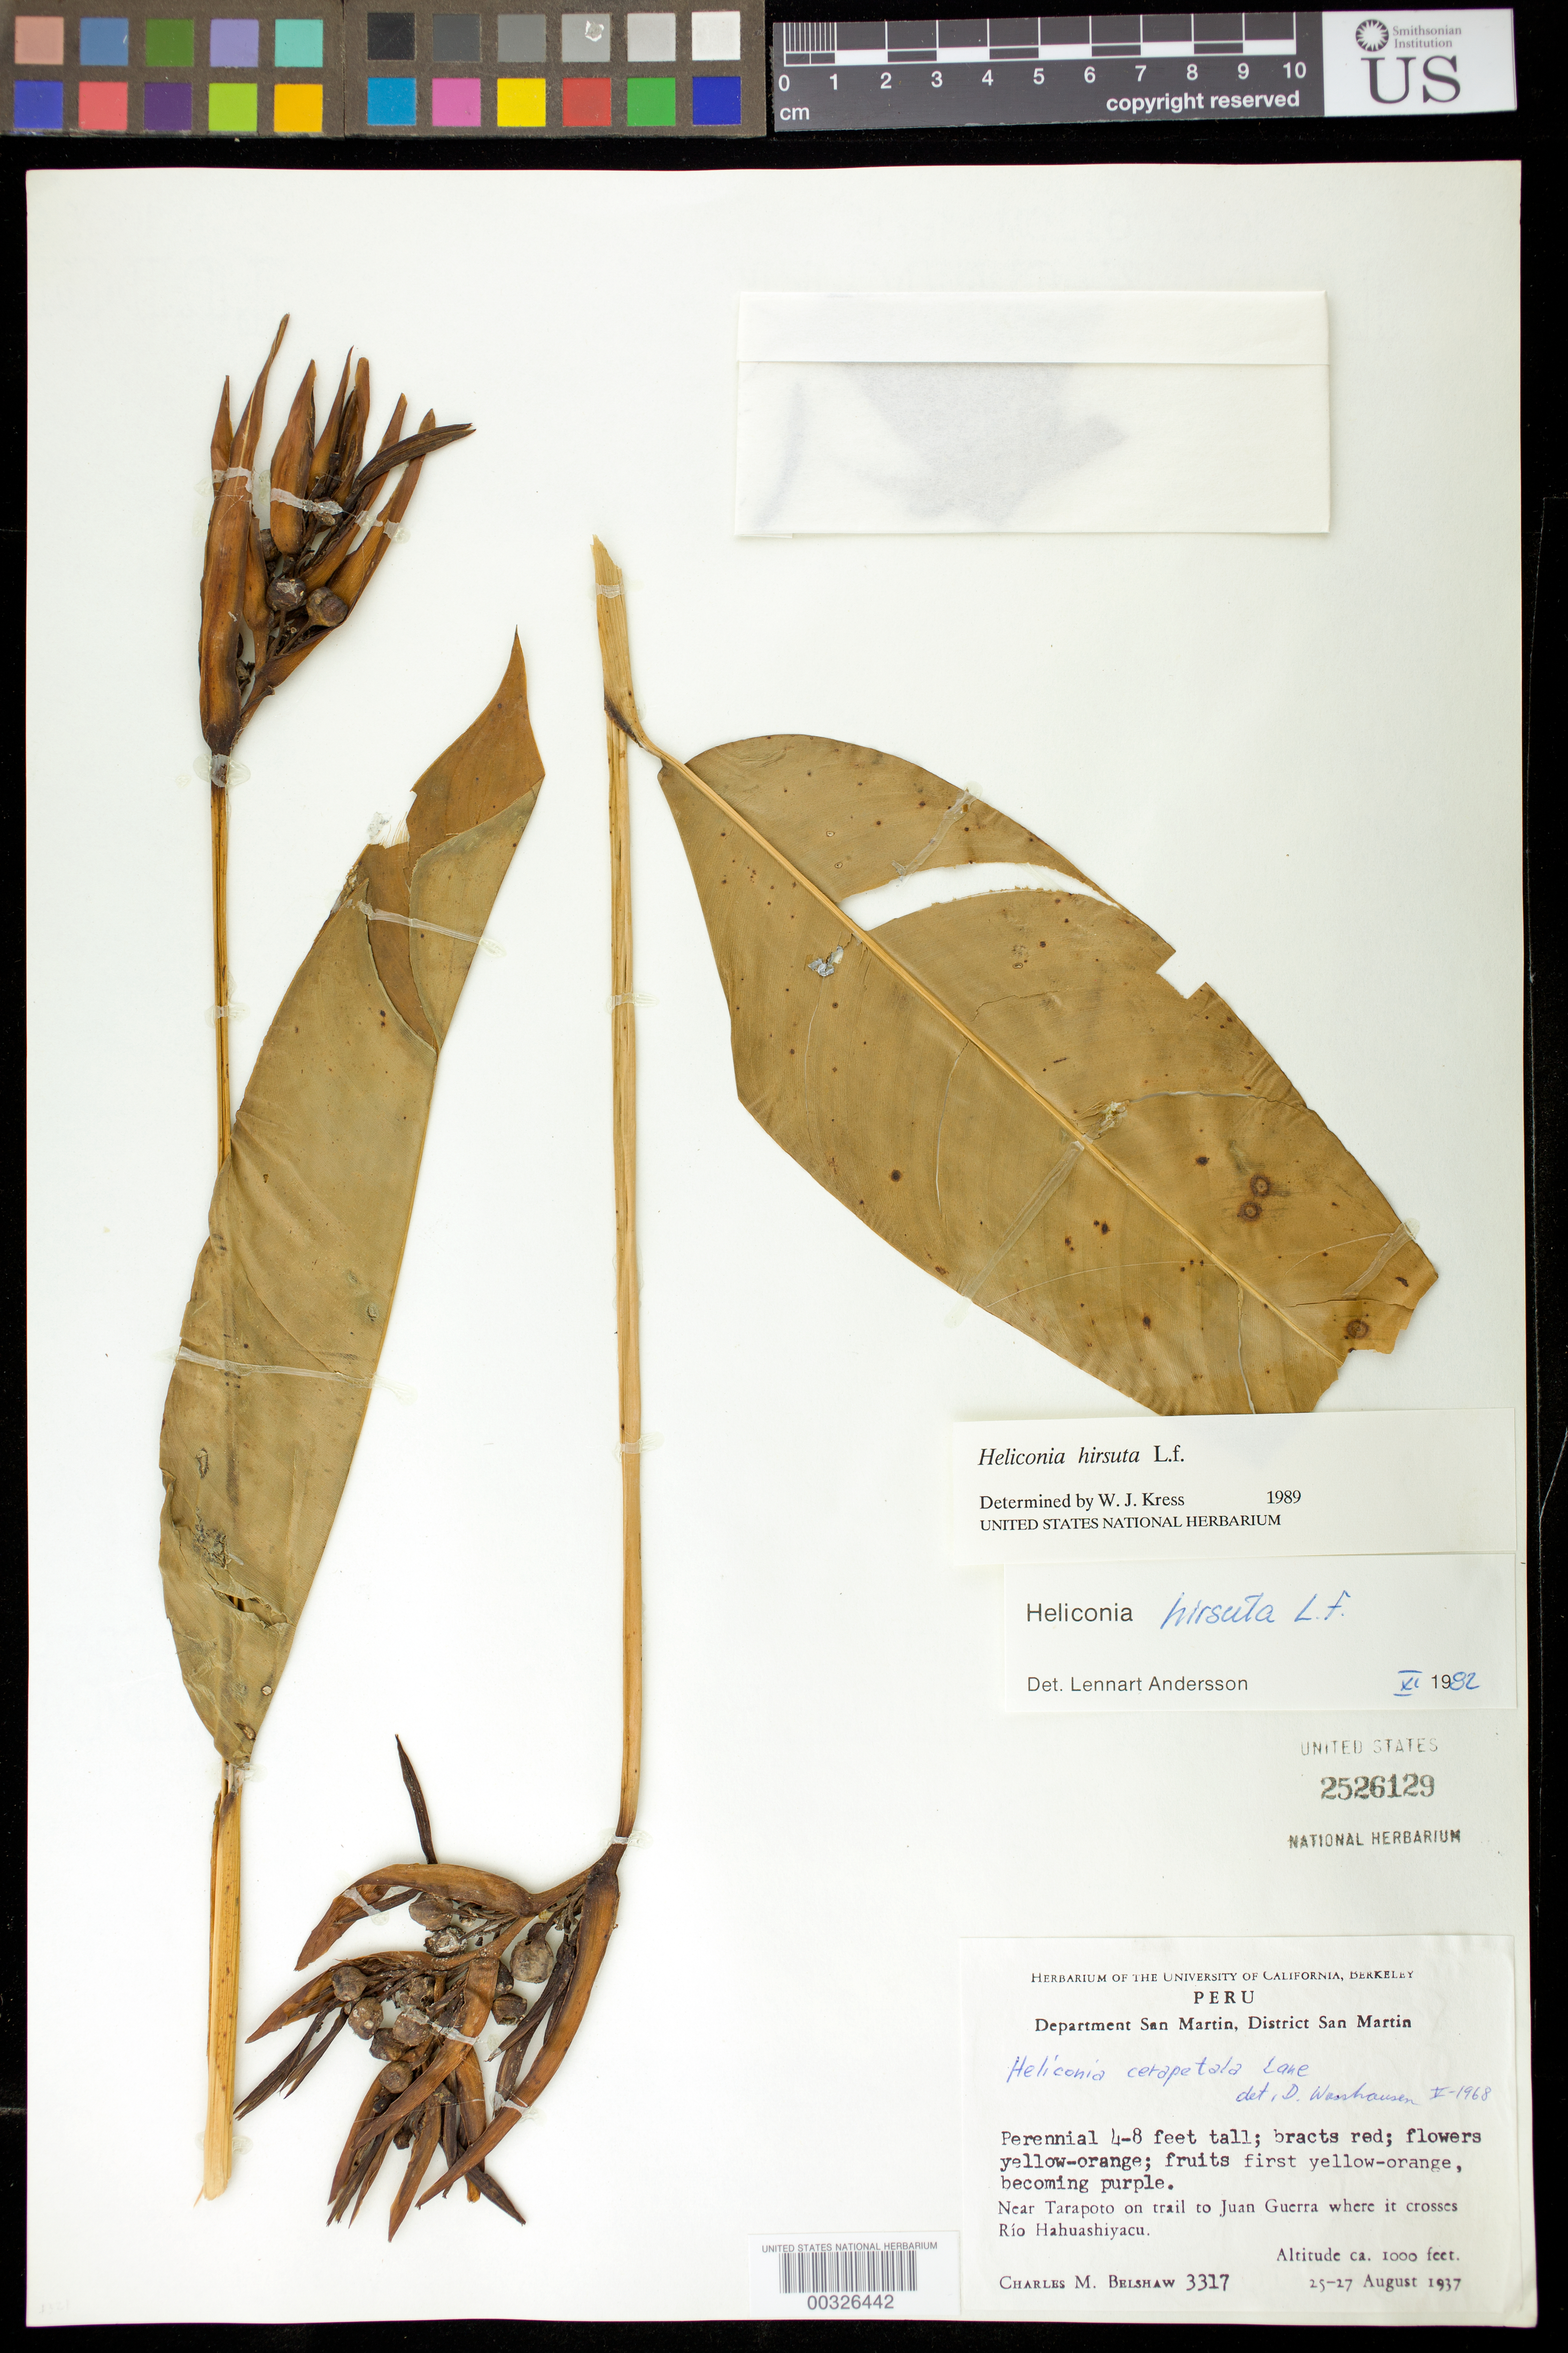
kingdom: Plantae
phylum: Tracheophyta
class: Liliopsida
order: Zingiberales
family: Heliconiaceae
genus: Heliconia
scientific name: Heliconia hirsuta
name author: L. f.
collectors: C. Shaw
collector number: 3317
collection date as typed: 25 Aug 1937 to 27 Aug 1937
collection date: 1937-08-25/1937-08-27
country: Peru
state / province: San Martín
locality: Dist san martin, near tarapoto on trail to juan guerra where it crosses rio hahuashiyacu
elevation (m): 305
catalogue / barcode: US 2526129